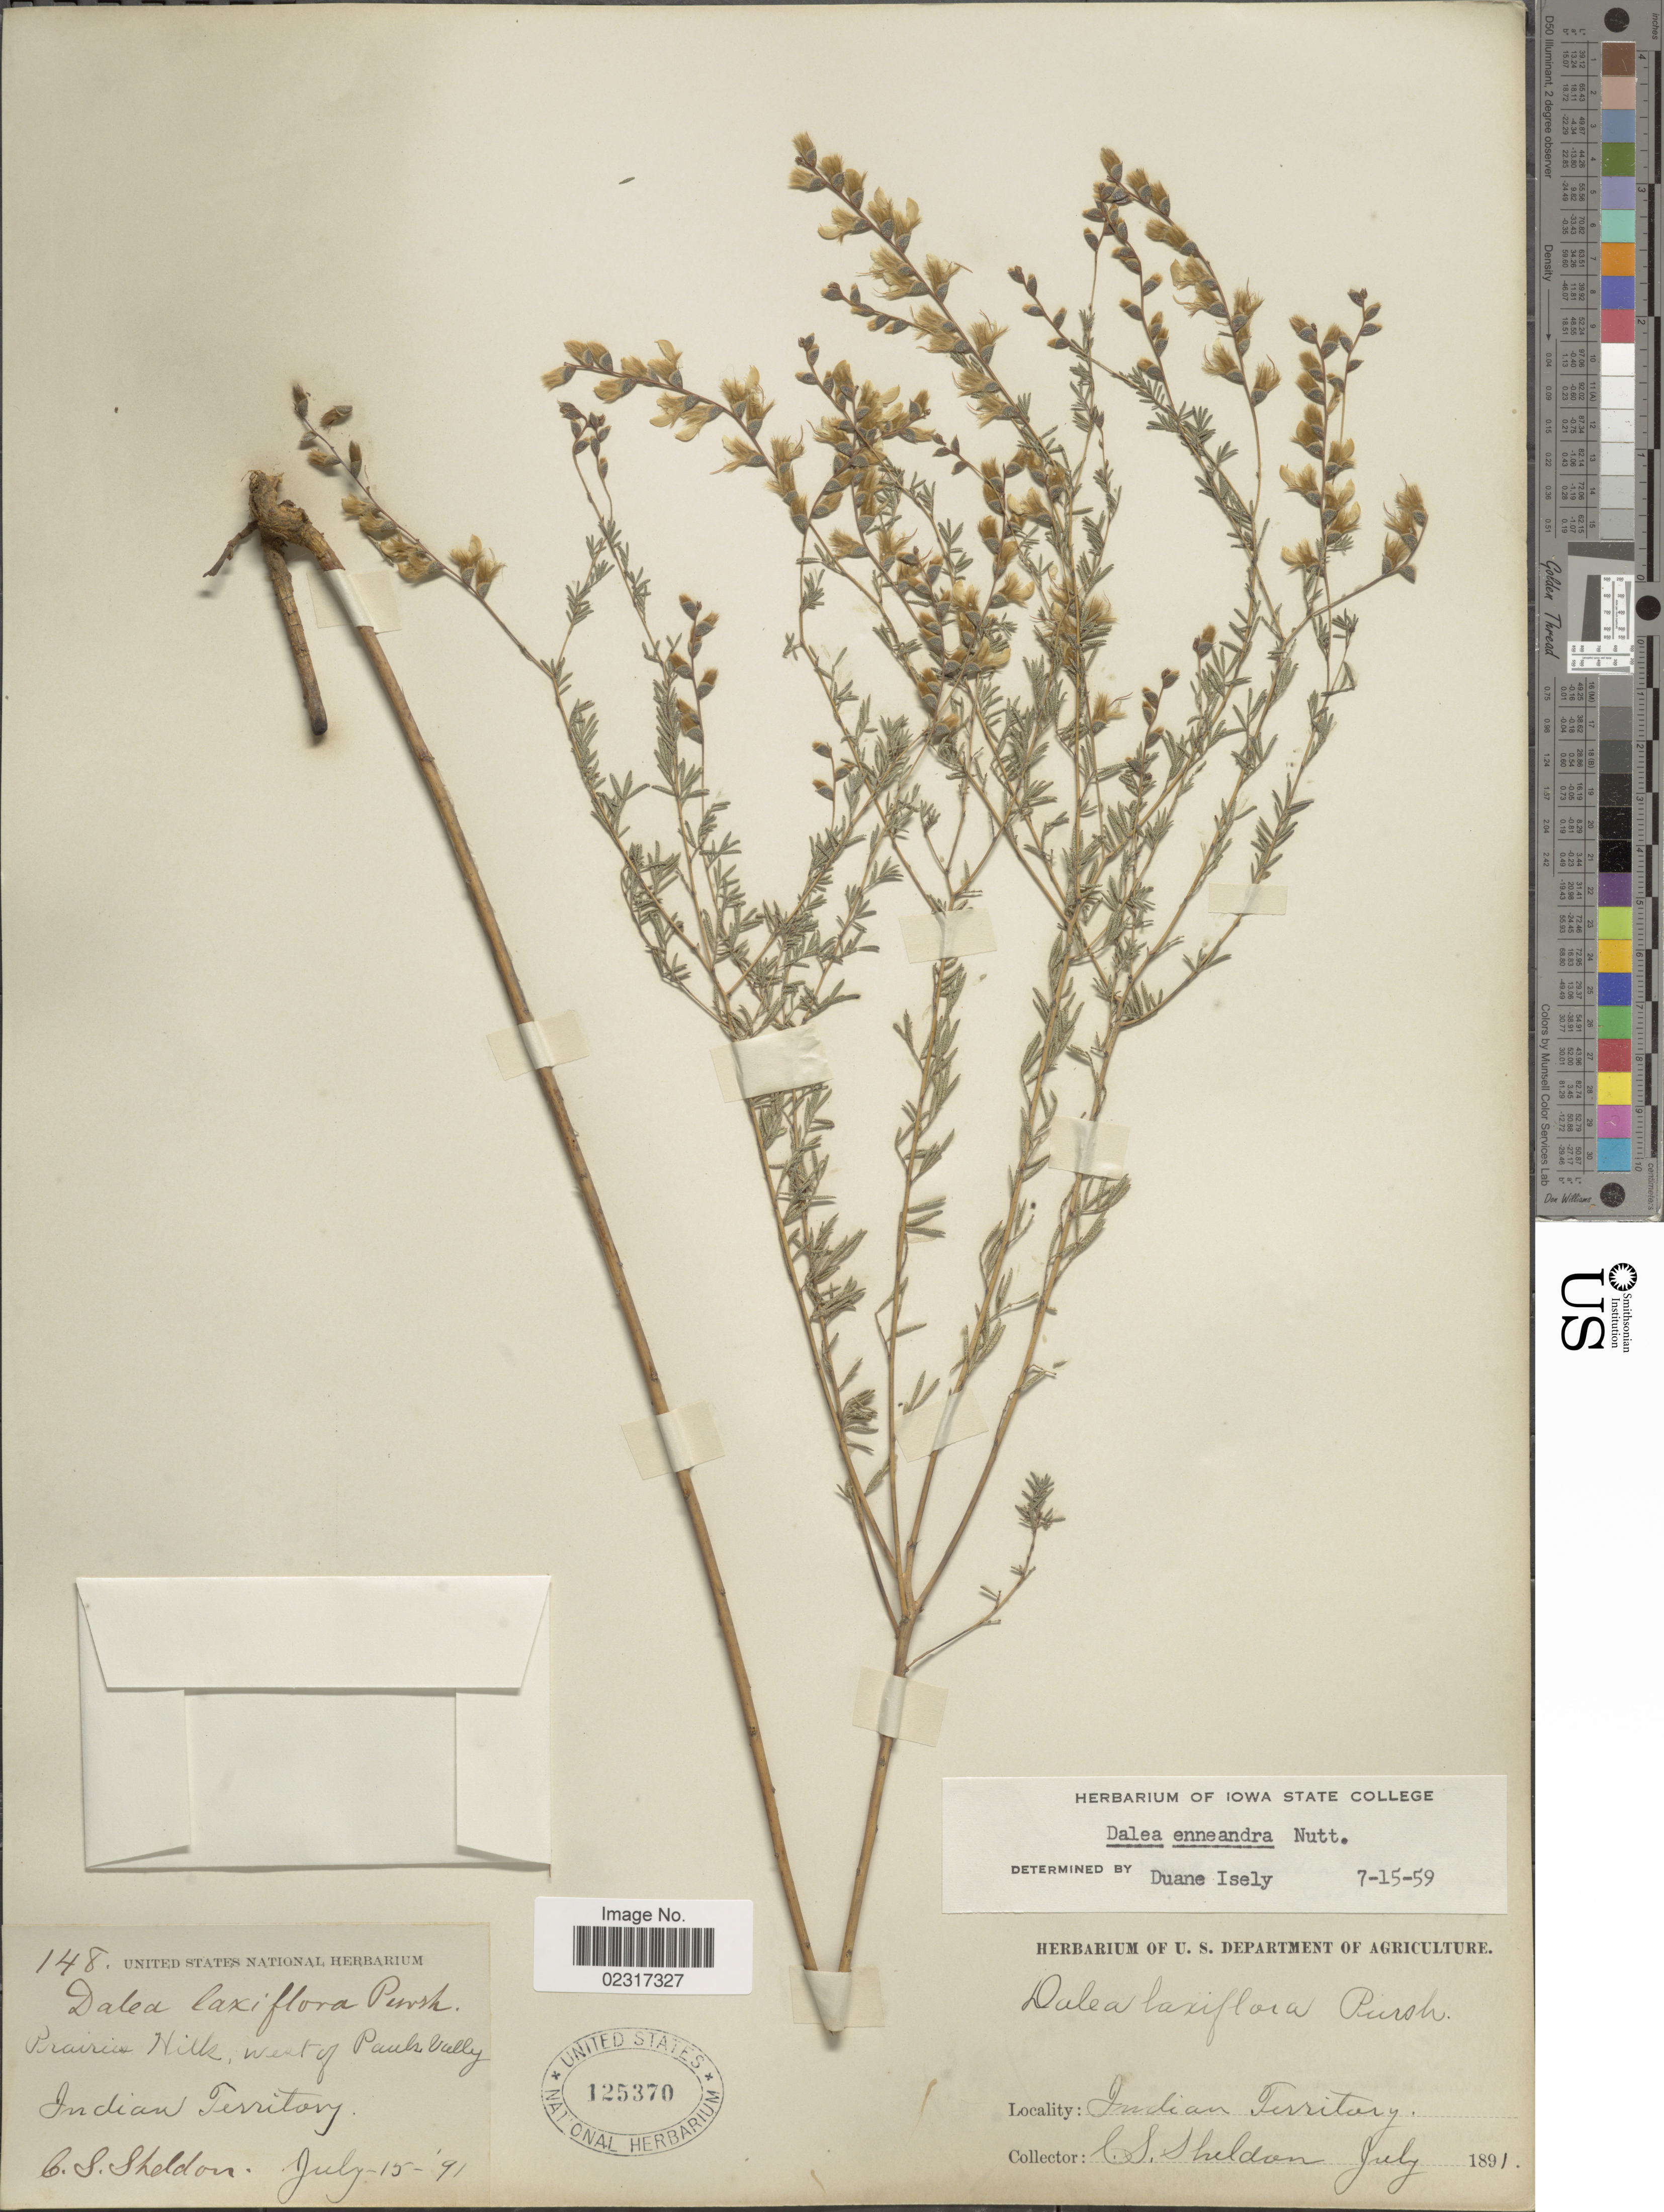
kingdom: Plantae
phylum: Tracheophyta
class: Magnoliopsida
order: Fabales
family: Fabaceae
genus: Dalea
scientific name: Dalea enneandra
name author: Nutt.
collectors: C. S. Sheldon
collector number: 148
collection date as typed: Transcribed d/m/y: 15/7/91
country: United States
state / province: Oklahoma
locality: Indian Territory. Prairie Hills, west of Pauls Valley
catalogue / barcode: US 125370